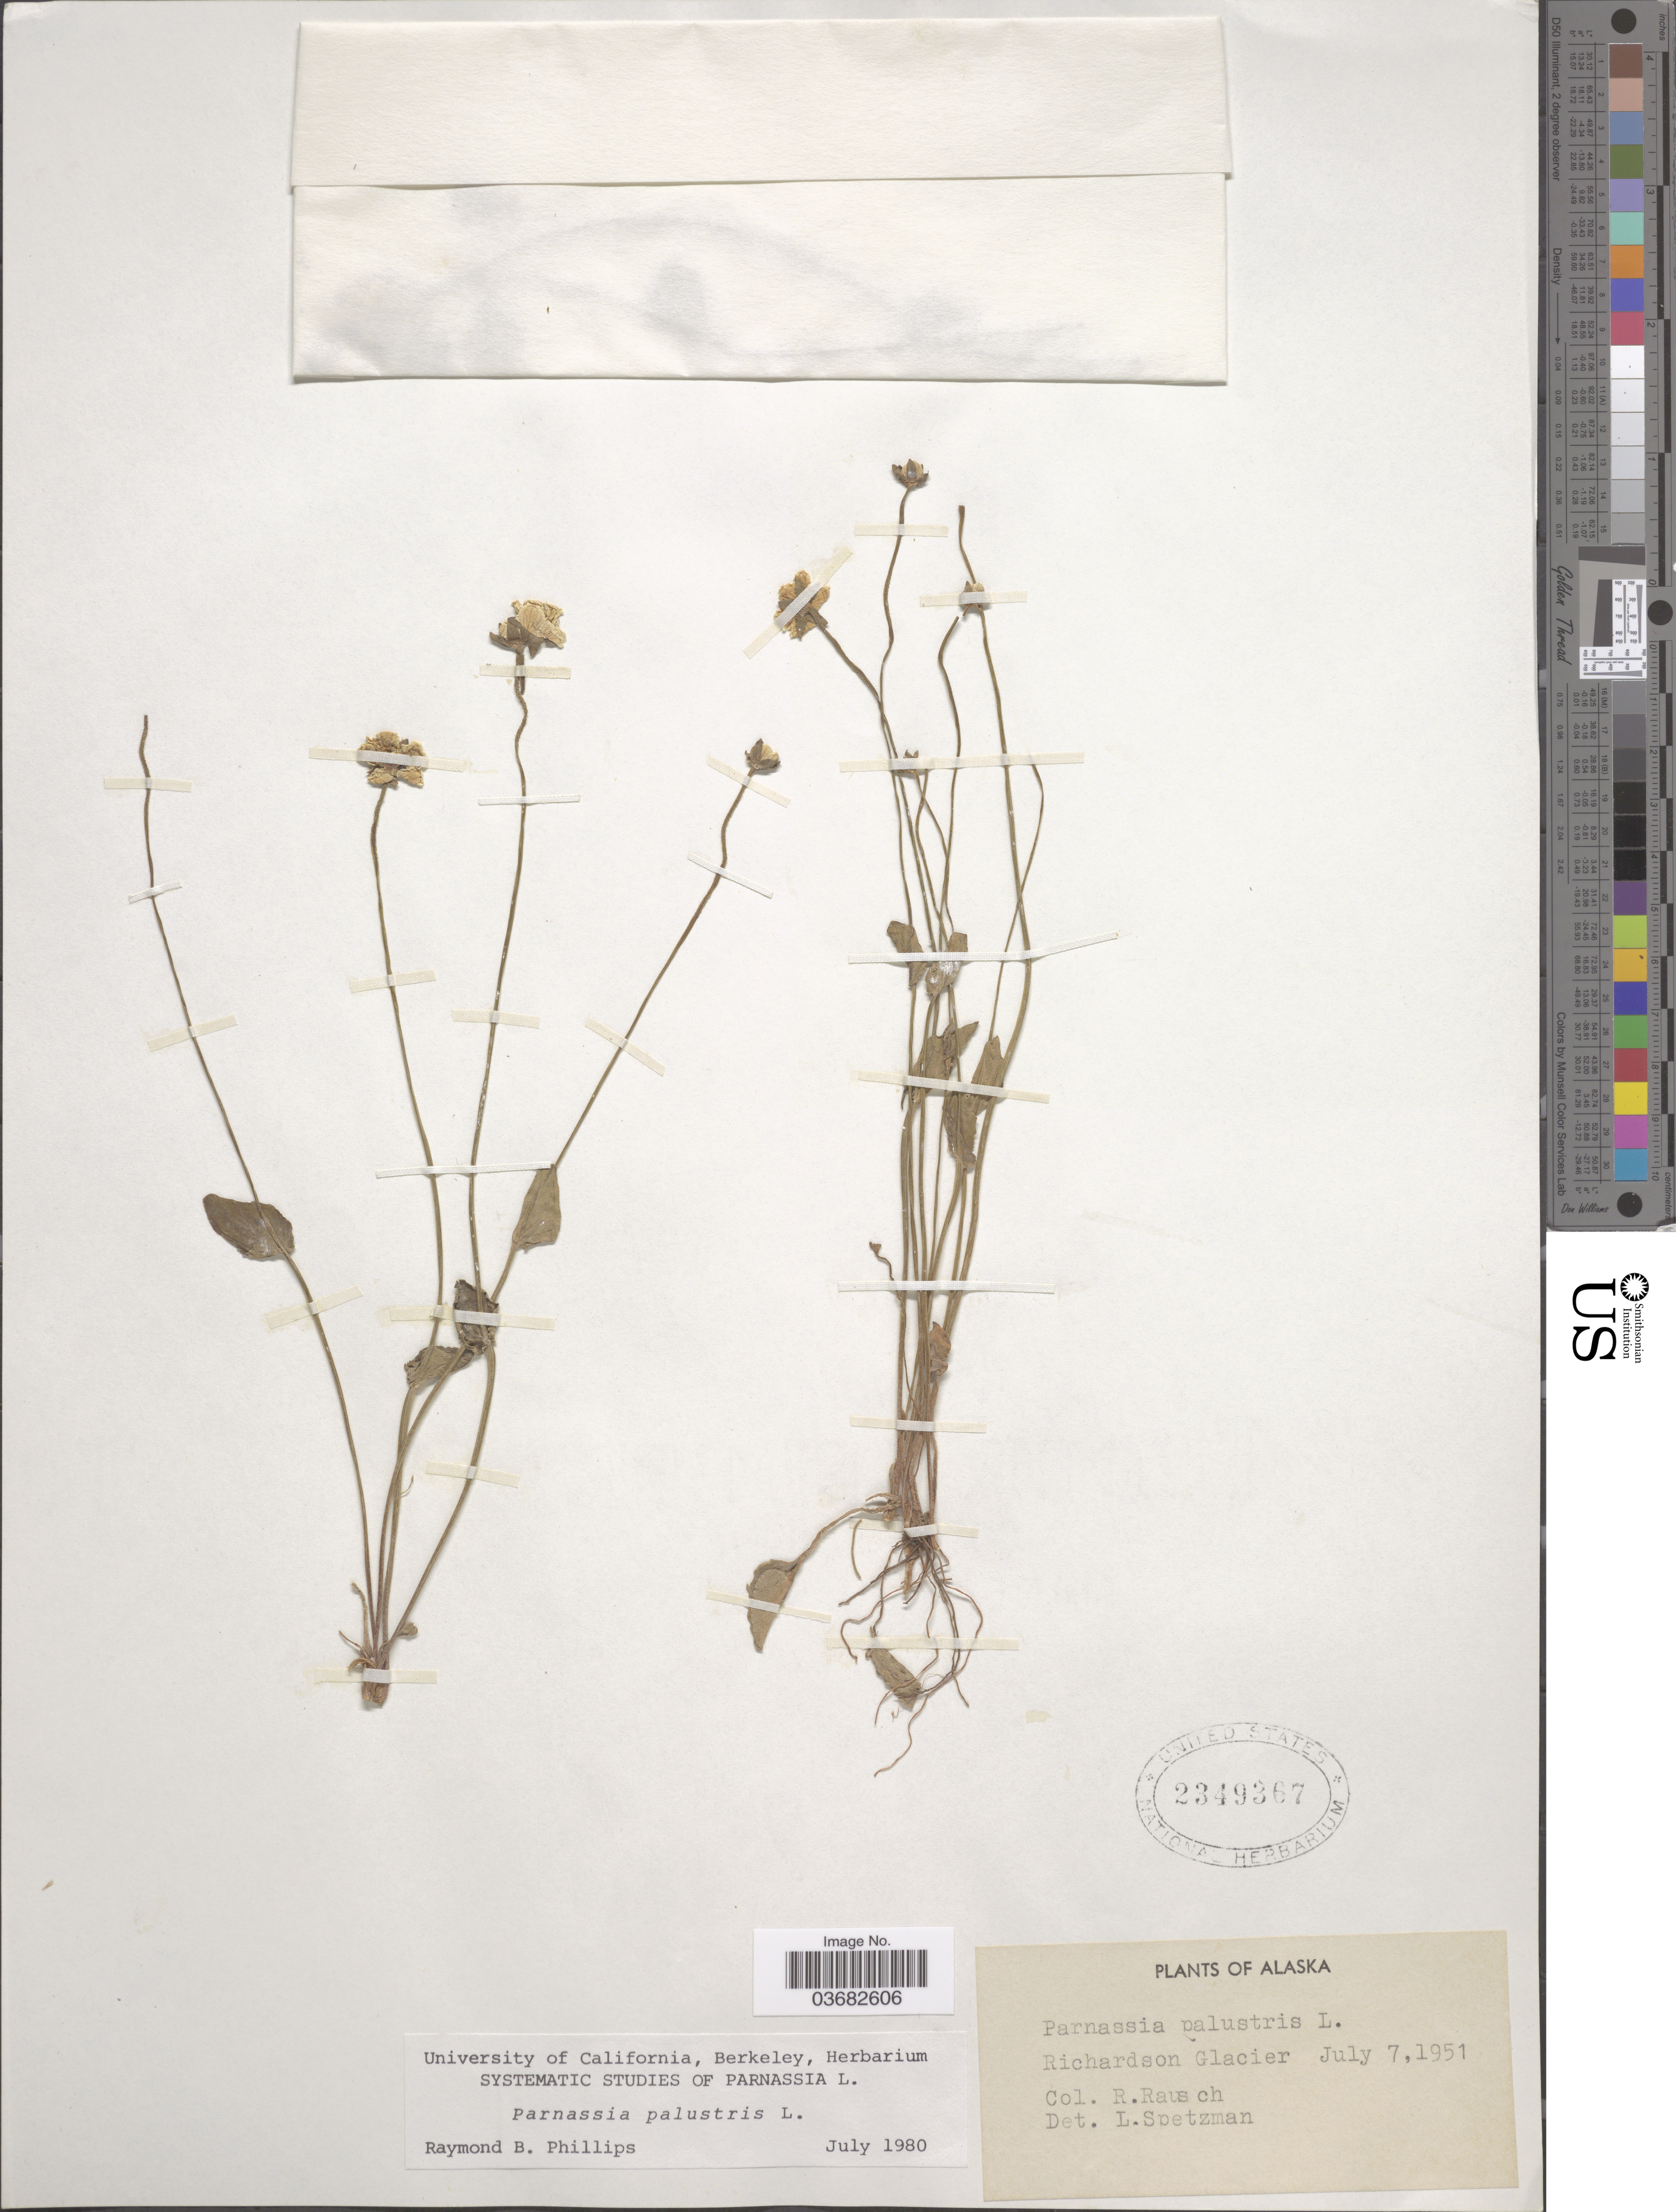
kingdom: Plantae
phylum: Tracheophyta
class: Magnoliopsida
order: Celastrales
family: Parnassiaceae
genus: Parnassia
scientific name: Parnassia palustris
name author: L.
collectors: R. Rausch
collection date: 1951-07-07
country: United States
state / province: Alaska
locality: Richardson Glacier.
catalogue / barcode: US 2349367